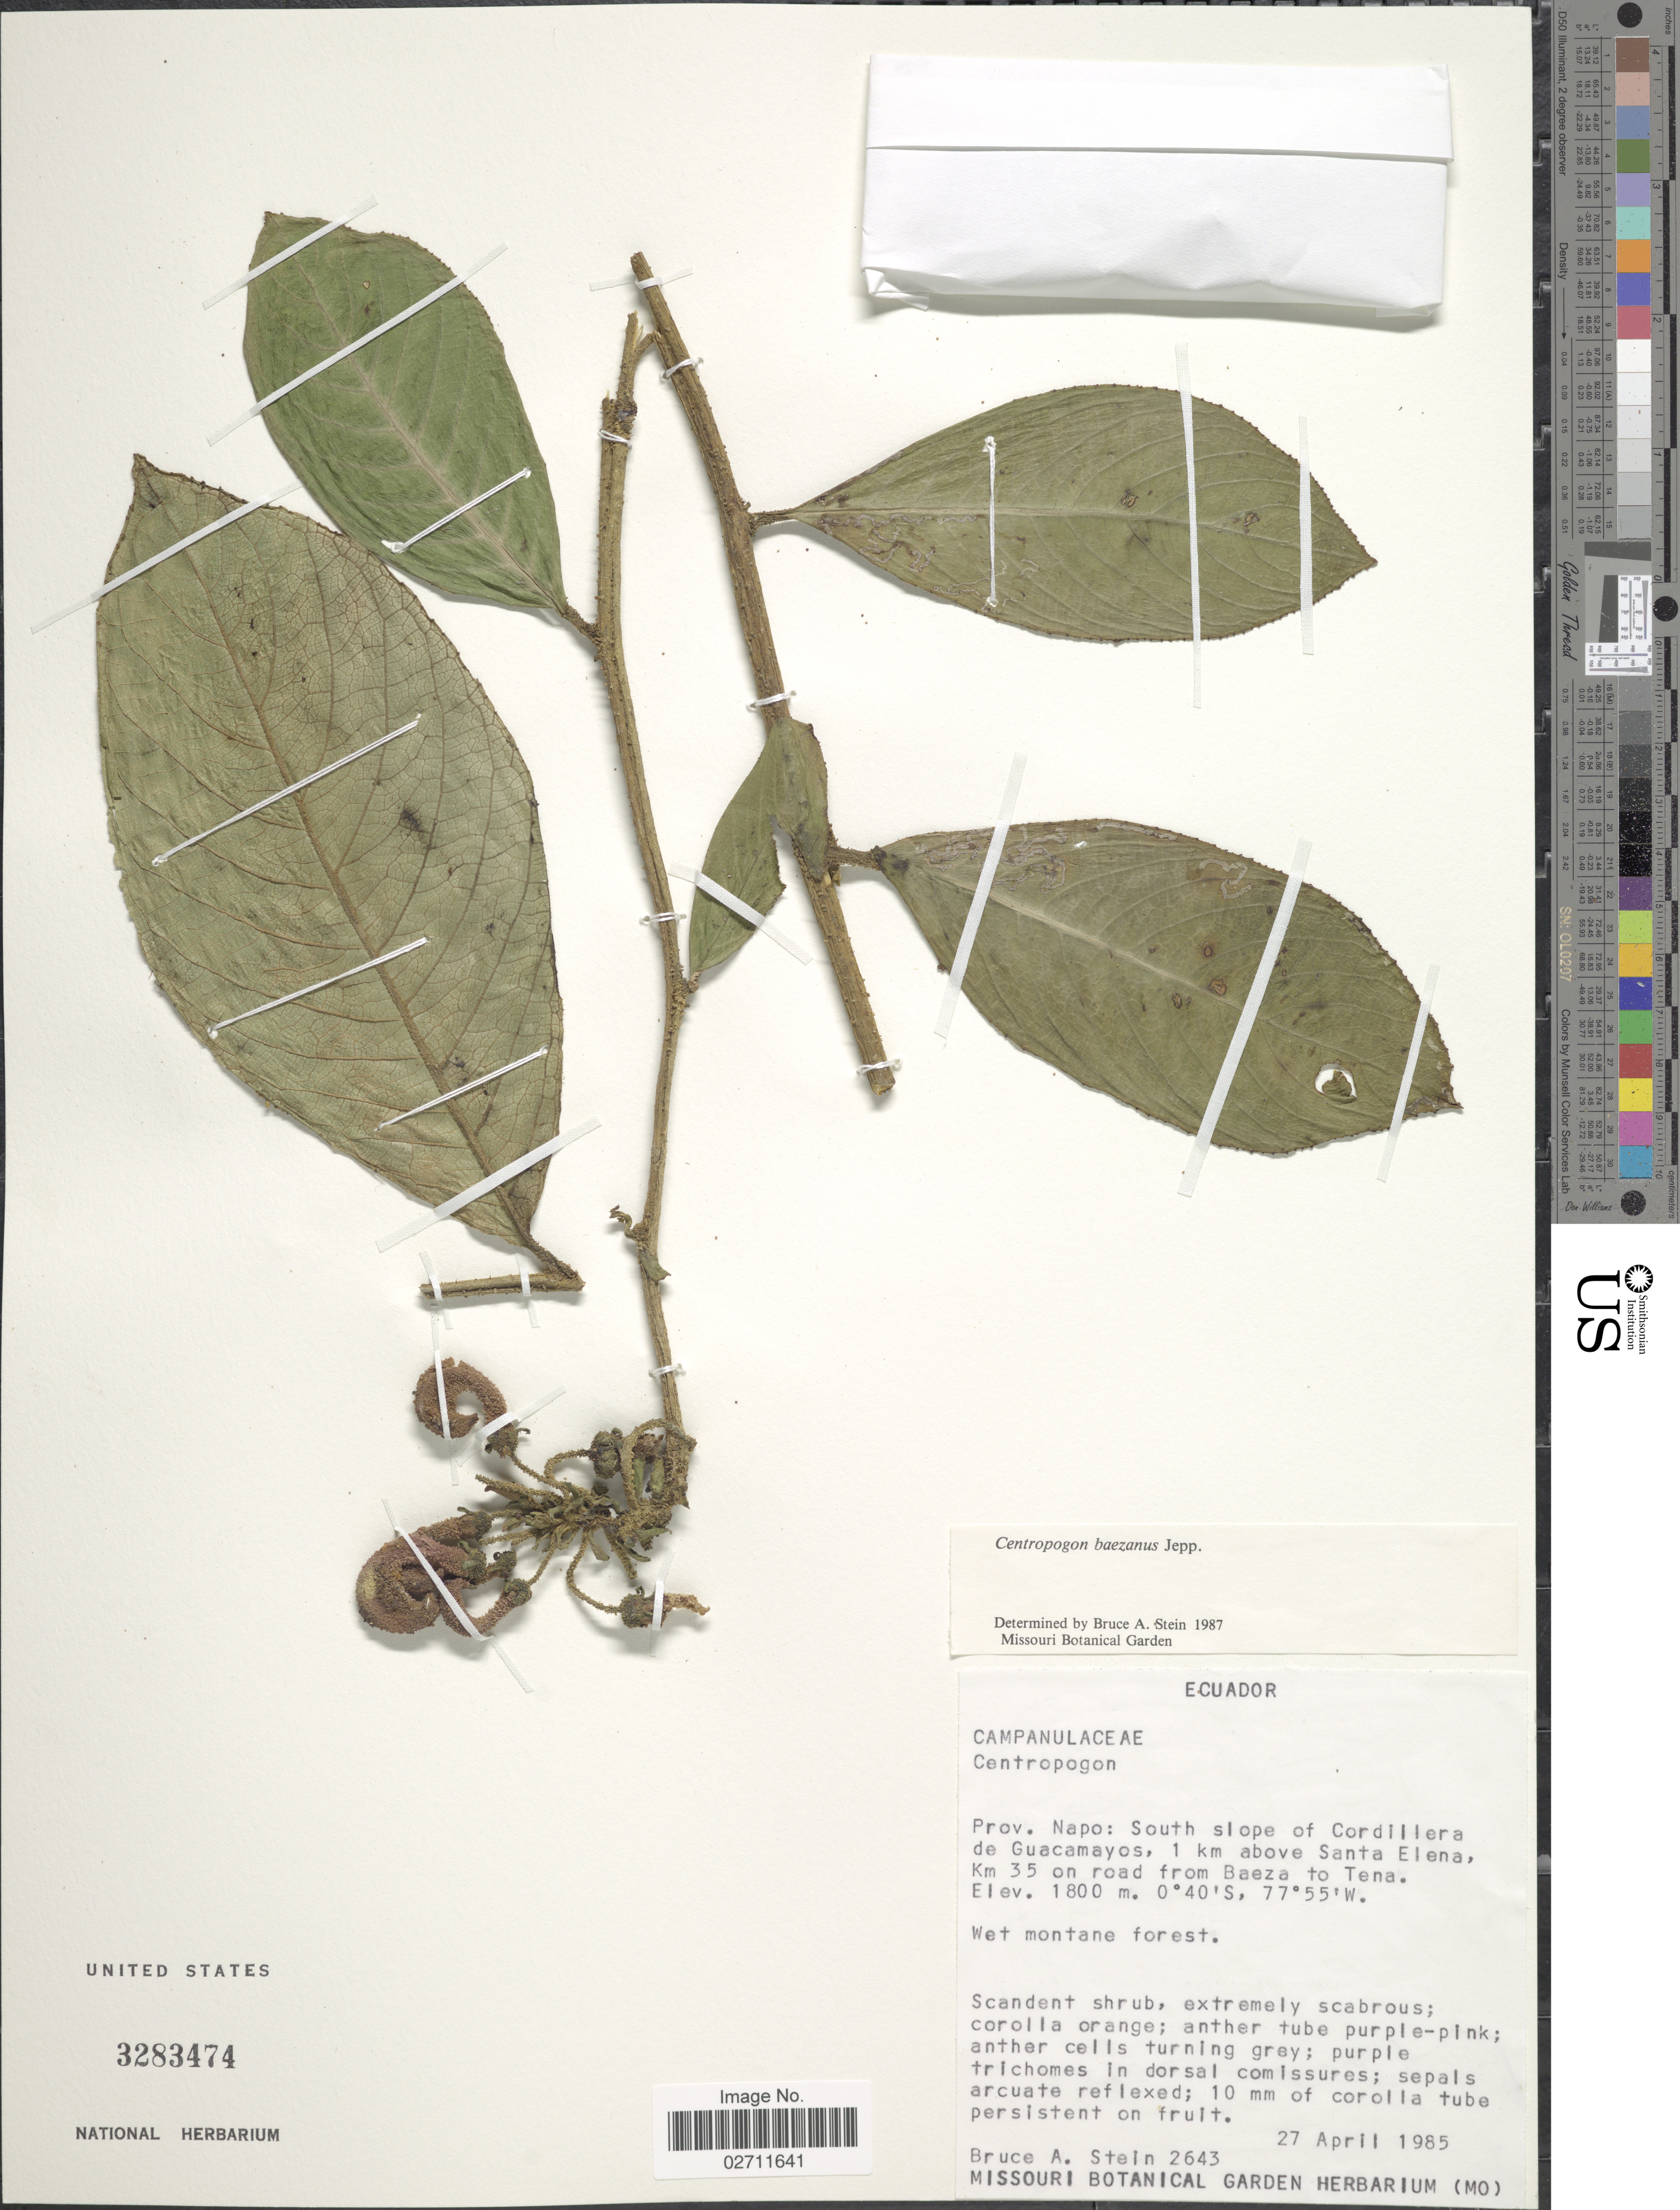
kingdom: Plantae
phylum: Tracheophyta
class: Magnoliopsida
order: Asterales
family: Campanulaceae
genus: Centropogon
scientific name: Centropogon baezanus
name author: Jeppesen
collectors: B. A. Stein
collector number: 2643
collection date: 1985-04-27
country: Ecuador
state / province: Napo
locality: South slope of Cordillera de Guacamayos, 1 km above Santa Elena, Km 35 on road from Baeza to Tena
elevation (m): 1800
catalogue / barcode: US 3283474